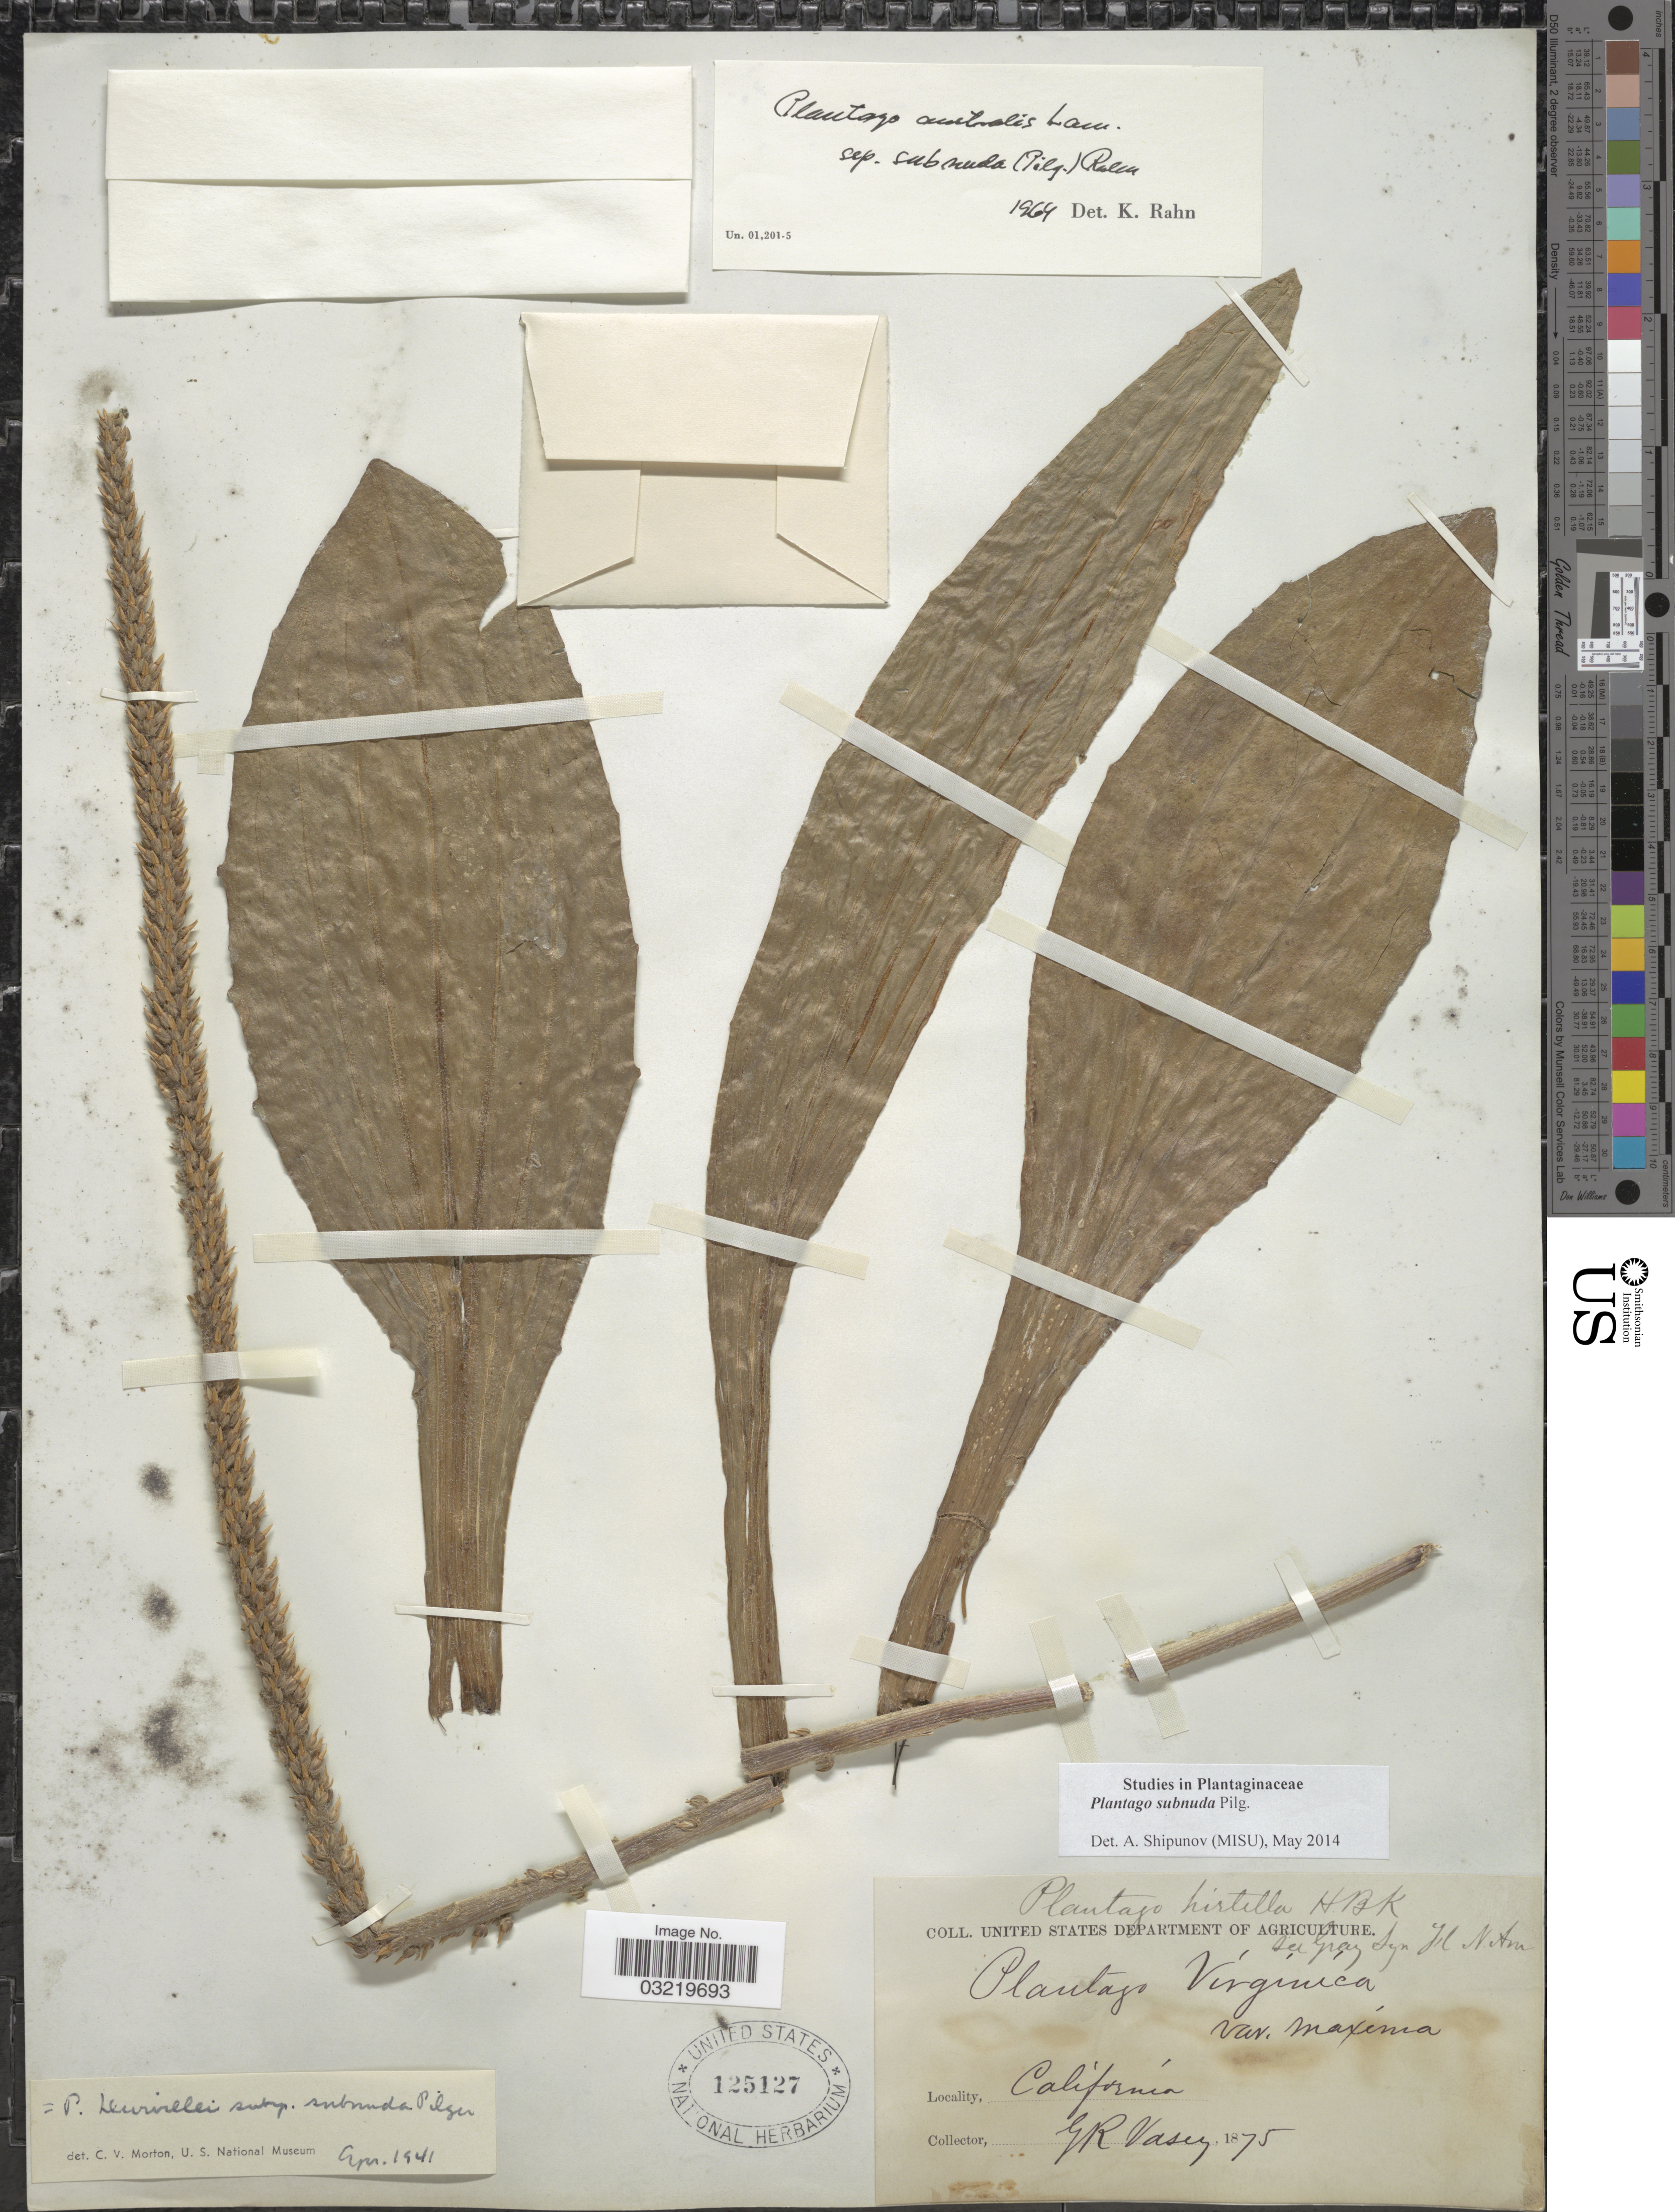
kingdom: Plantae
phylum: Tracheophyta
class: Magnoliopsida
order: Lamiales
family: Plantaginaceae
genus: Plantago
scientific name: Plantago subnuda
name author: Pilg.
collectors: G. R. Vasey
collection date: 1875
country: United States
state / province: California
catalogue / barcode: US 125127